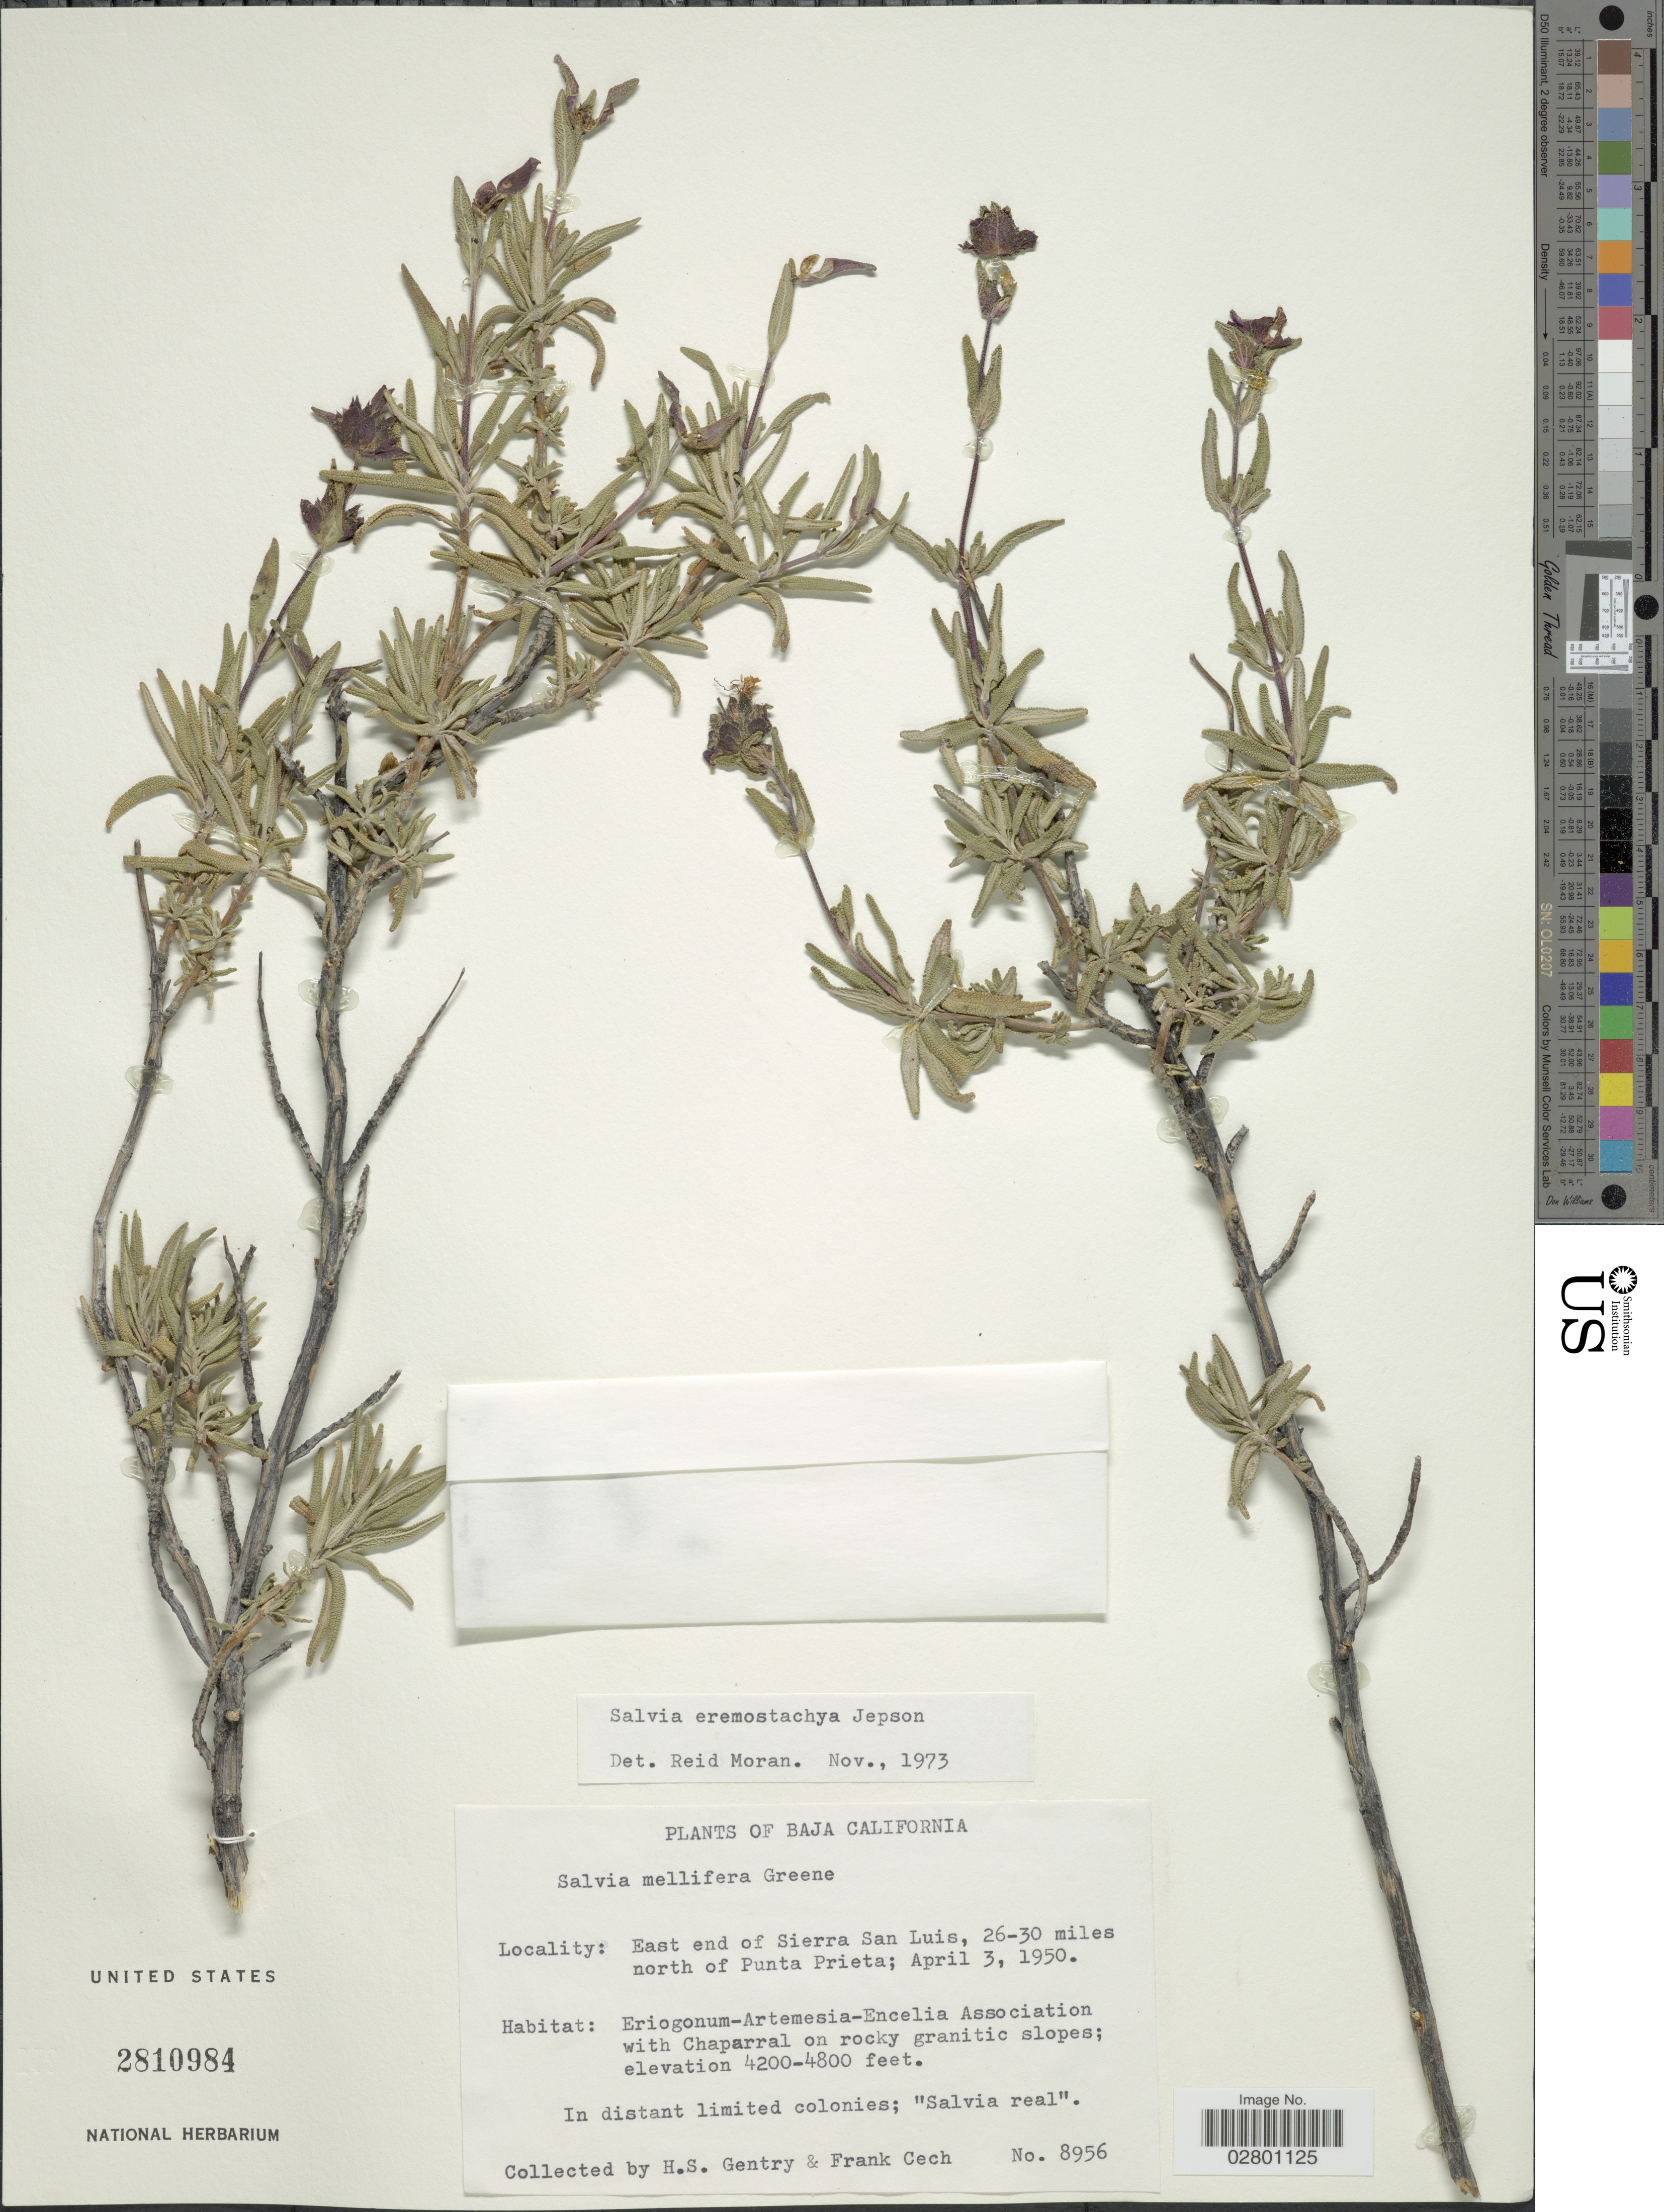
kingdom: Plantae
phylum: Tracheophyta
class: Magnoliopsida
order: Lamiales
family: Lamiaceae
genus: Salvia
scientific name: Salvia eremostachya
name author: Jeps.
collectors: H. S. Gentry & F. Cech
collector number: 8956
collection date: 1950-04-03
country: Mexico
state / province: Baja California Norte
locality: East end of Sierra San Luis, 26-30 miles north of Punta Prieta.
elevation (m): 1280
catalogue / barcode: US 2810984